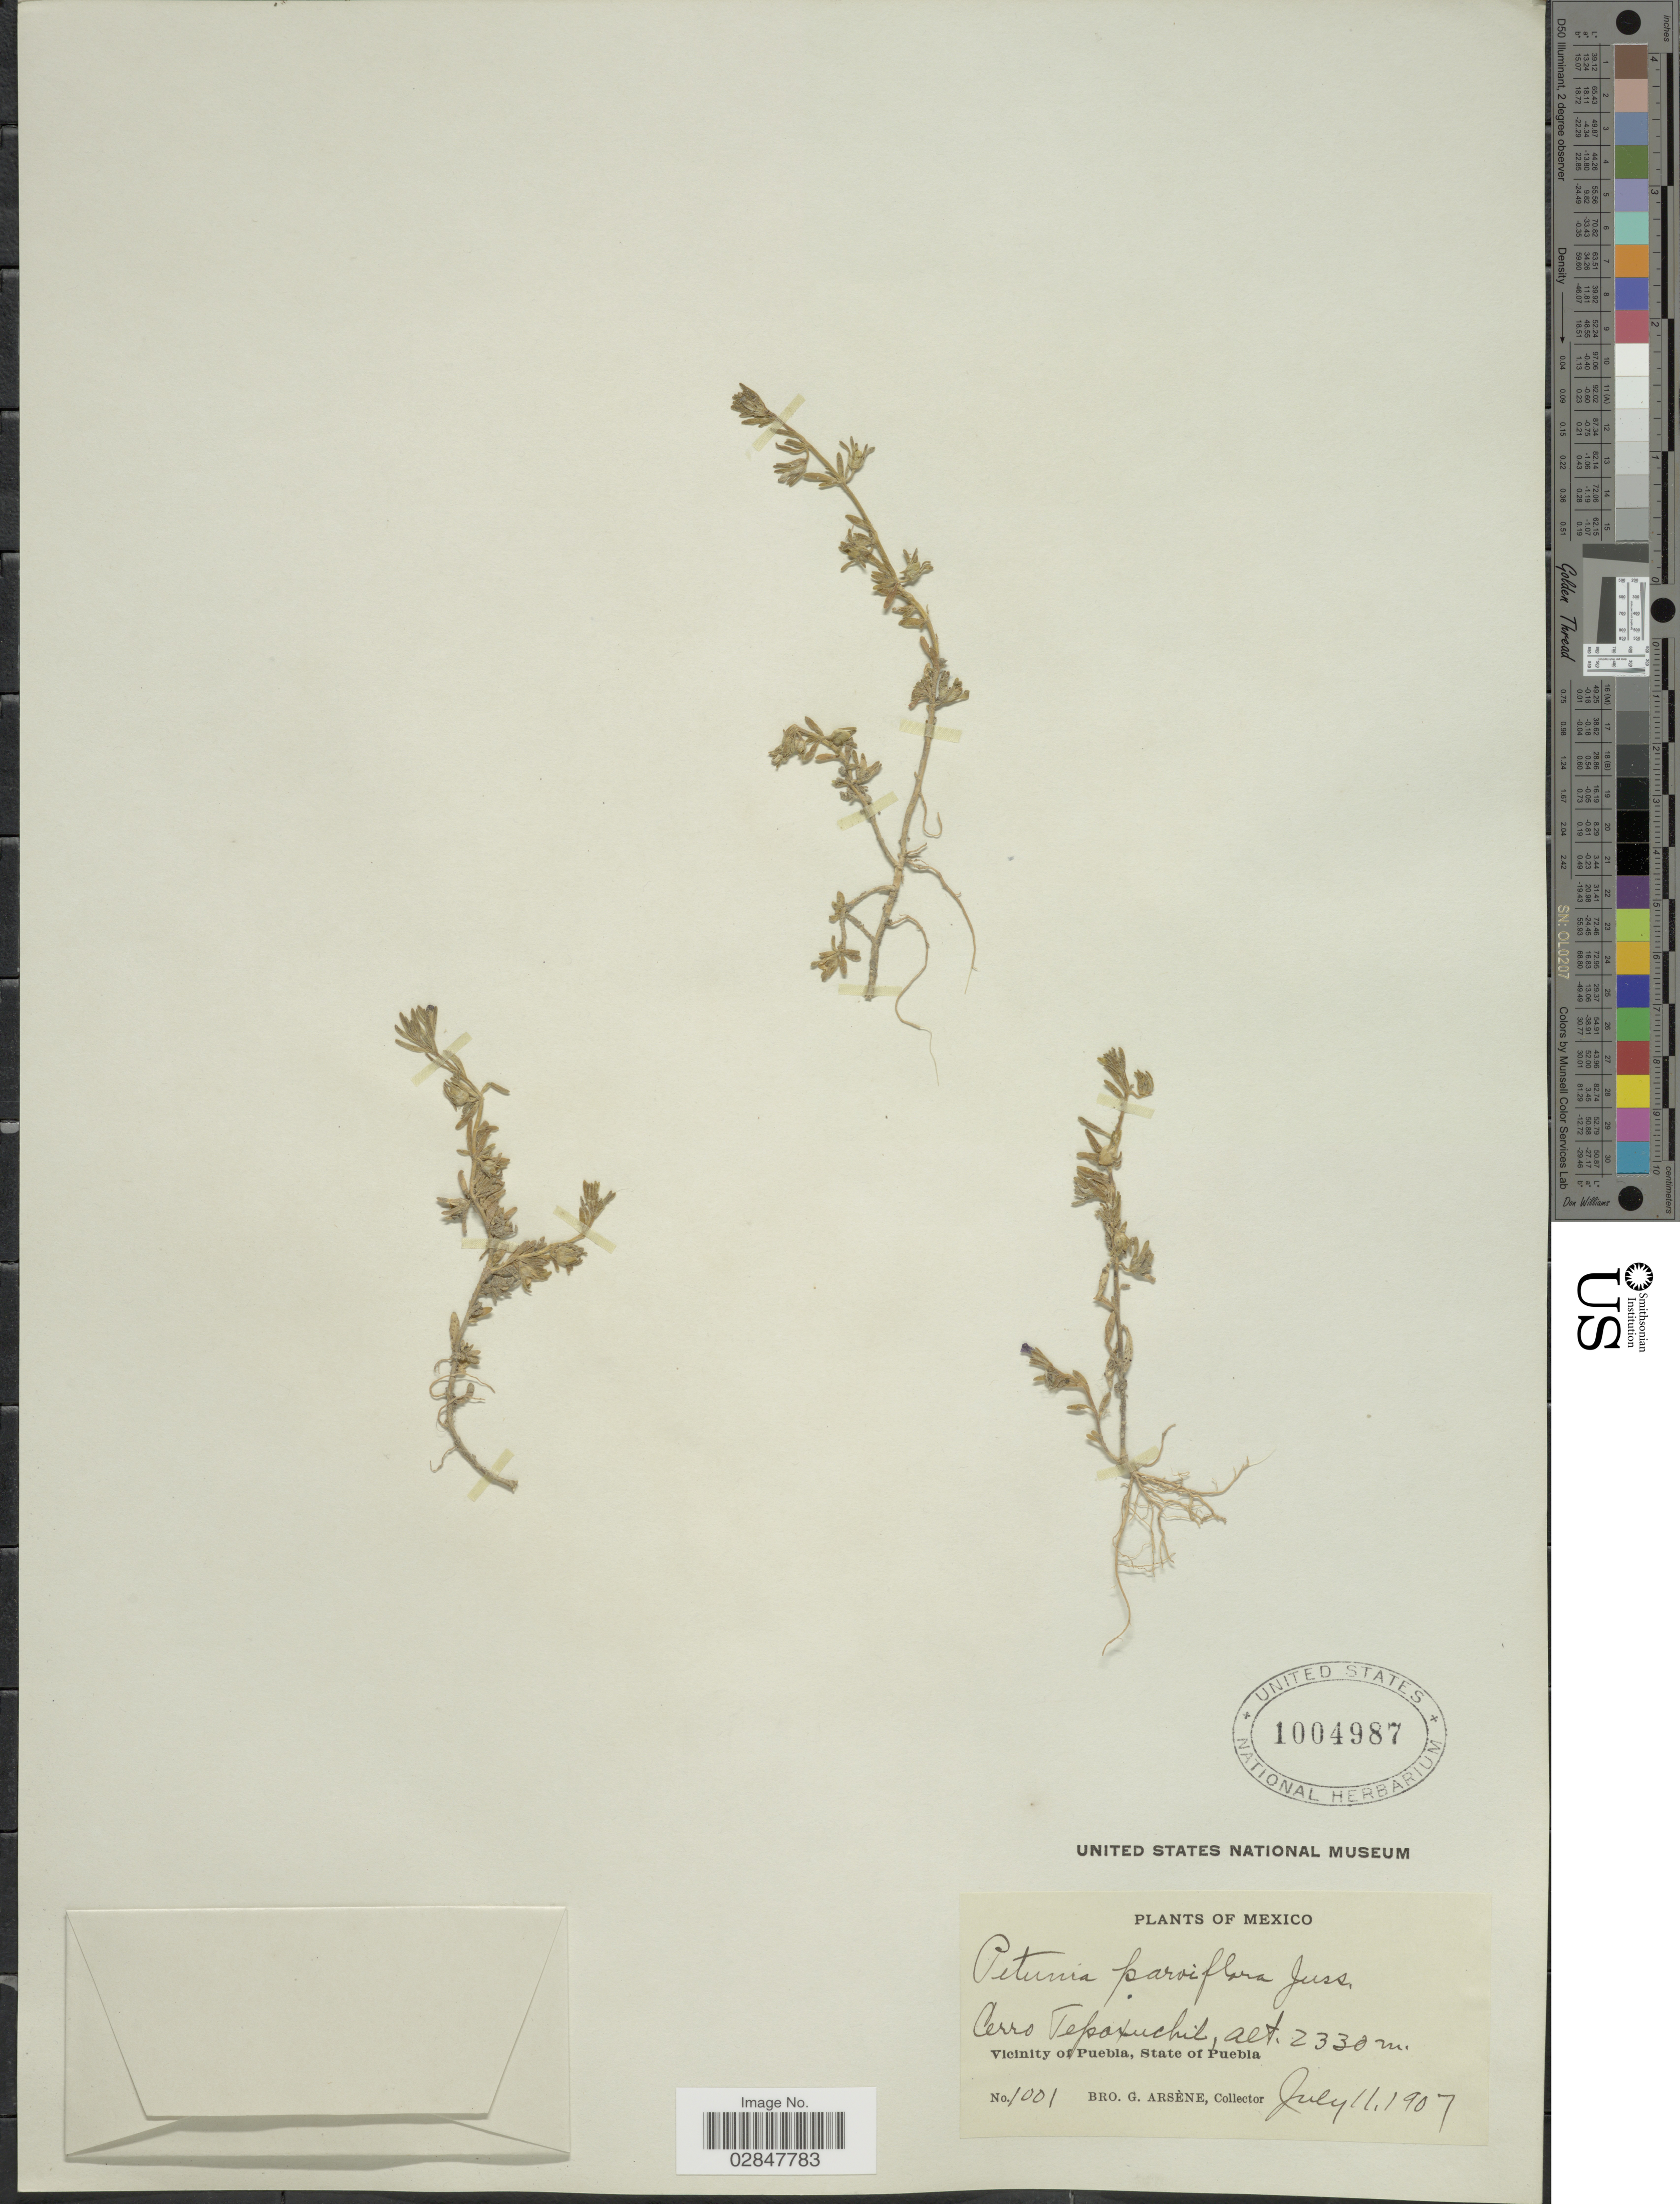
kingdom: Plantae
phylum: Tracheophyta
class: Magnoliopsida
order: Solanales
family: Solanaceae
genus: Petunia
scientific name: Petunia parviflora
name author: Juss.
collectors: Bro. G. Arsène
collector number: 1001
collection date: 1907-07-11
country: Mexico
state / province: Puebla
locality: Cerro Tepaxuchil, Vicinity of Puebla.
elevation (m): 2330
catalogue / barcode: US 1004987